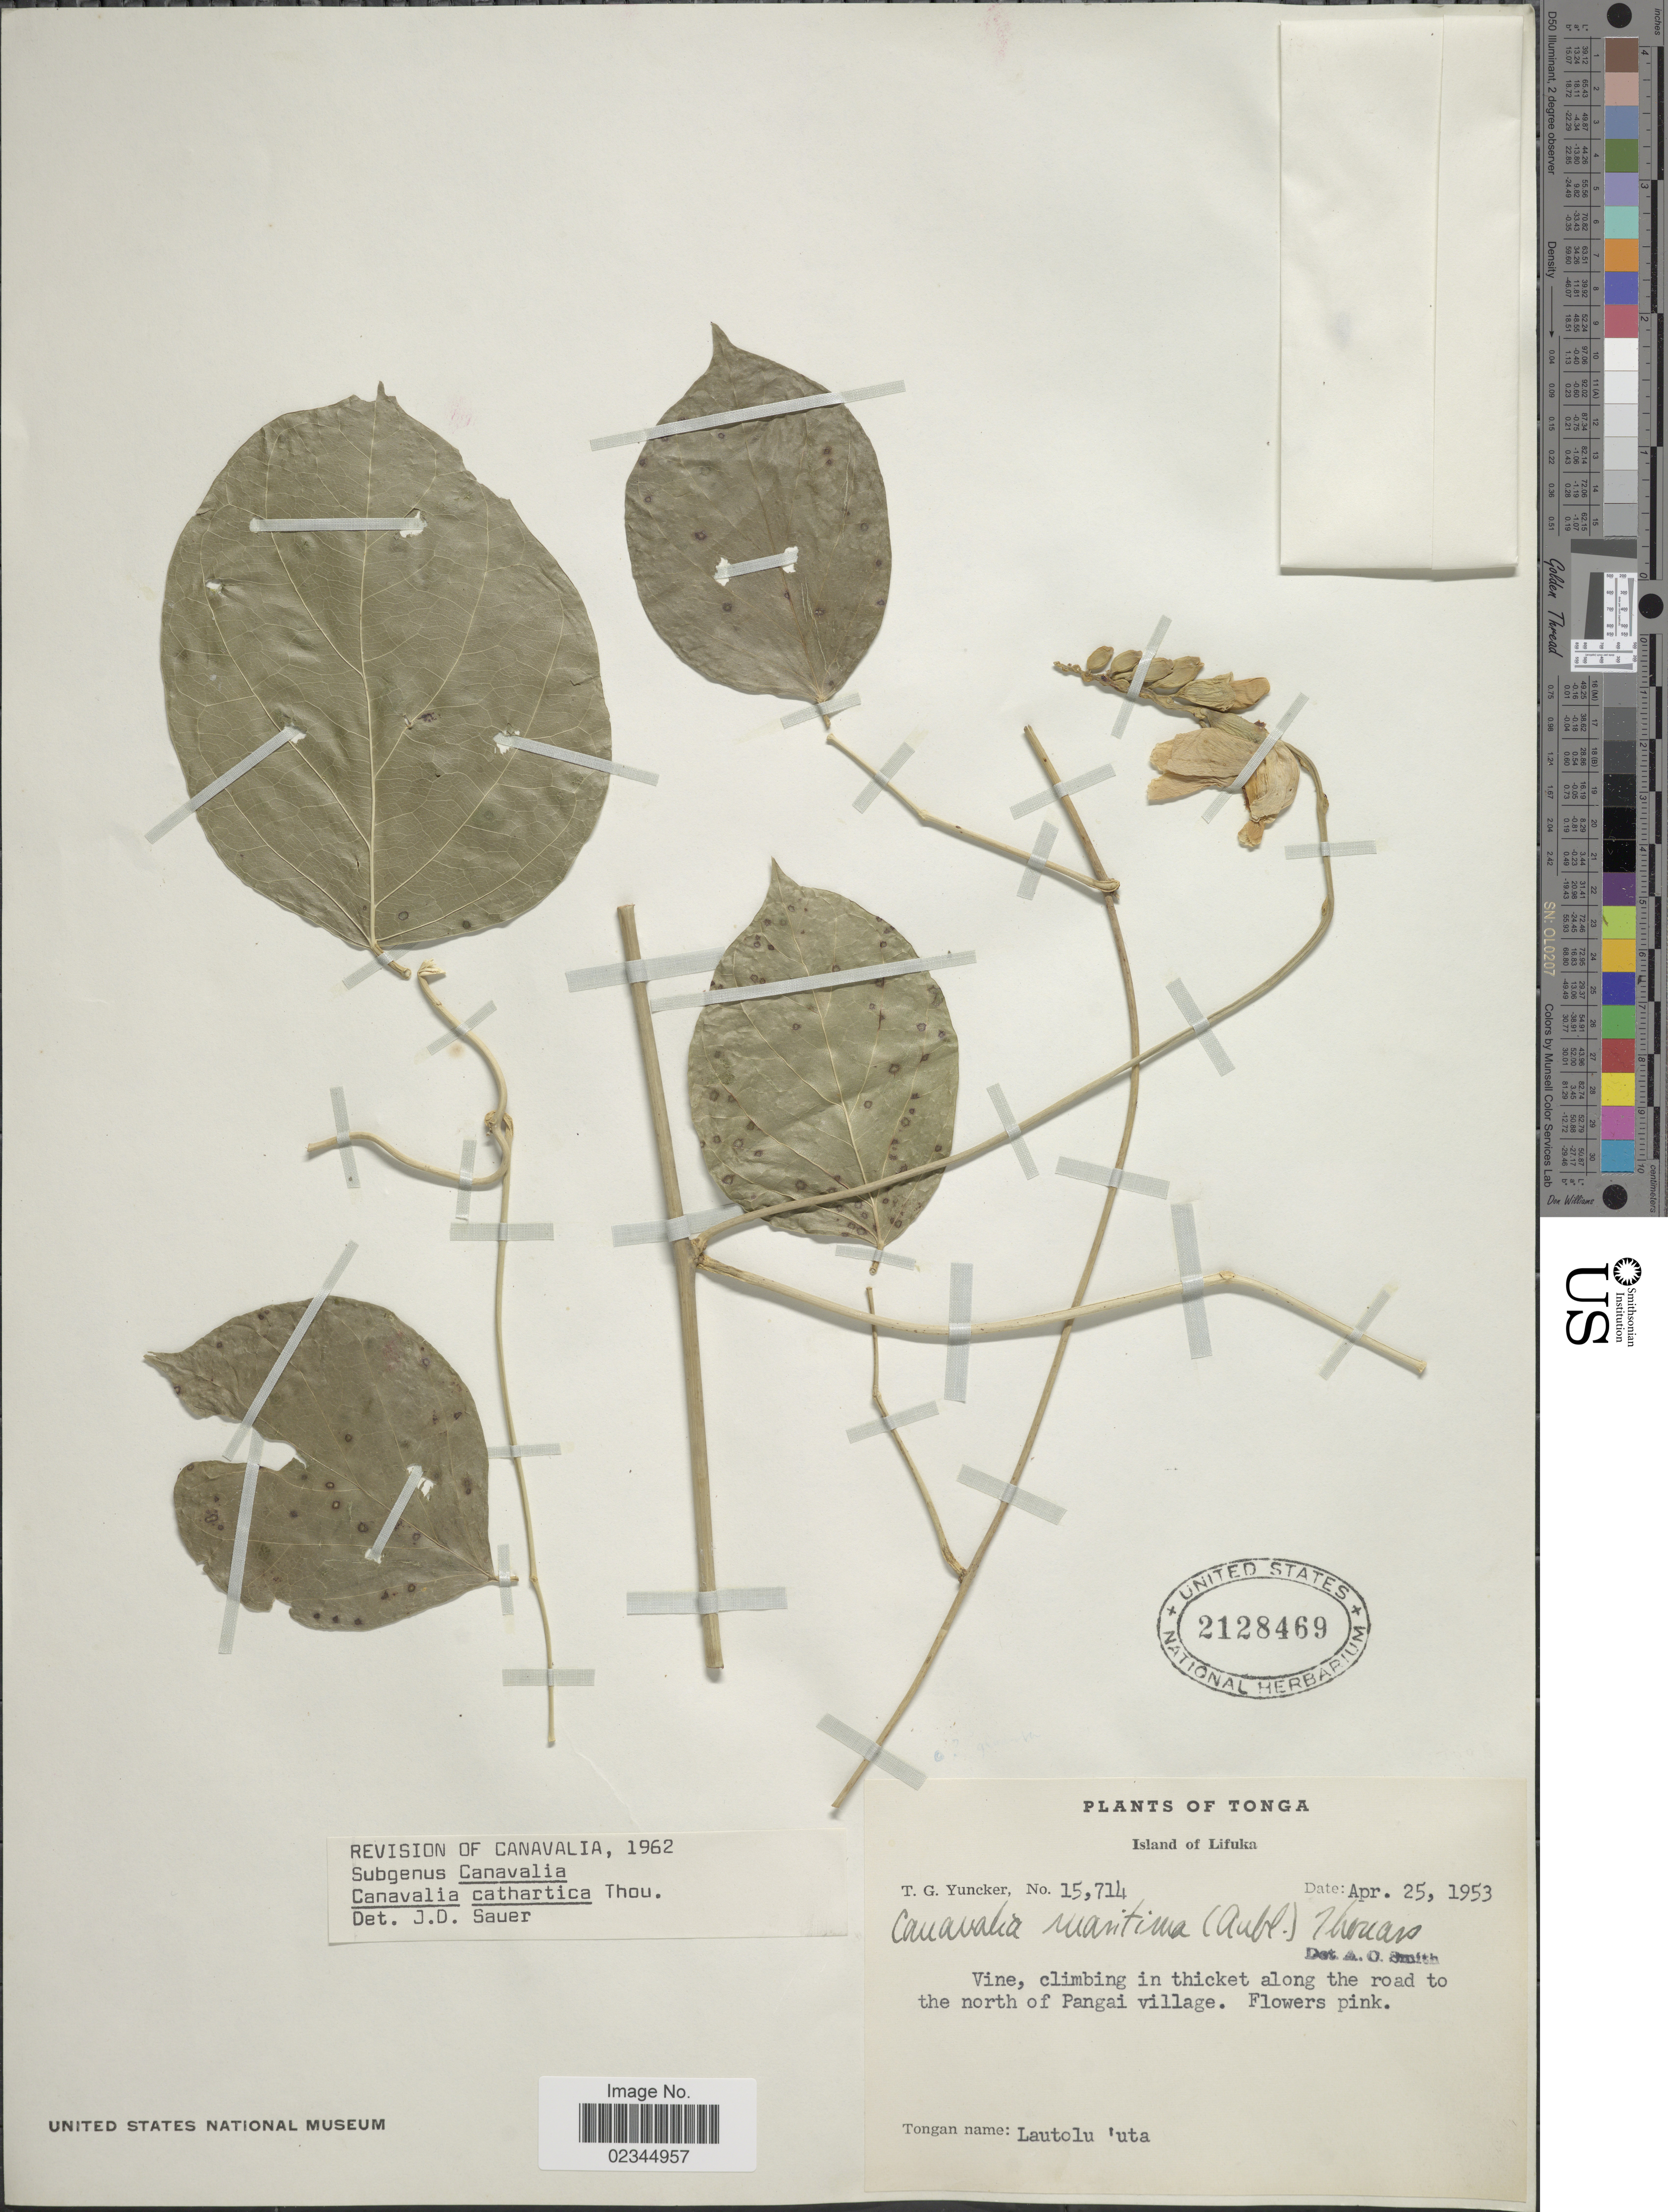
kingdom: Plantae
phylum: Tracheophyta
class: Magnoliopsida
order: Fabales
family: Fabaceae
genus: Canavalia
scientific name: Canavalia cathartica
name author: Thouars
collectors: T. G. Yuncker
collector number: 15714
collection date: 1953-04-25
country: Tonga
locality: Island of Lifuka, along the road to the north of Pangai Village.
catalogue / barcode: US 2128469